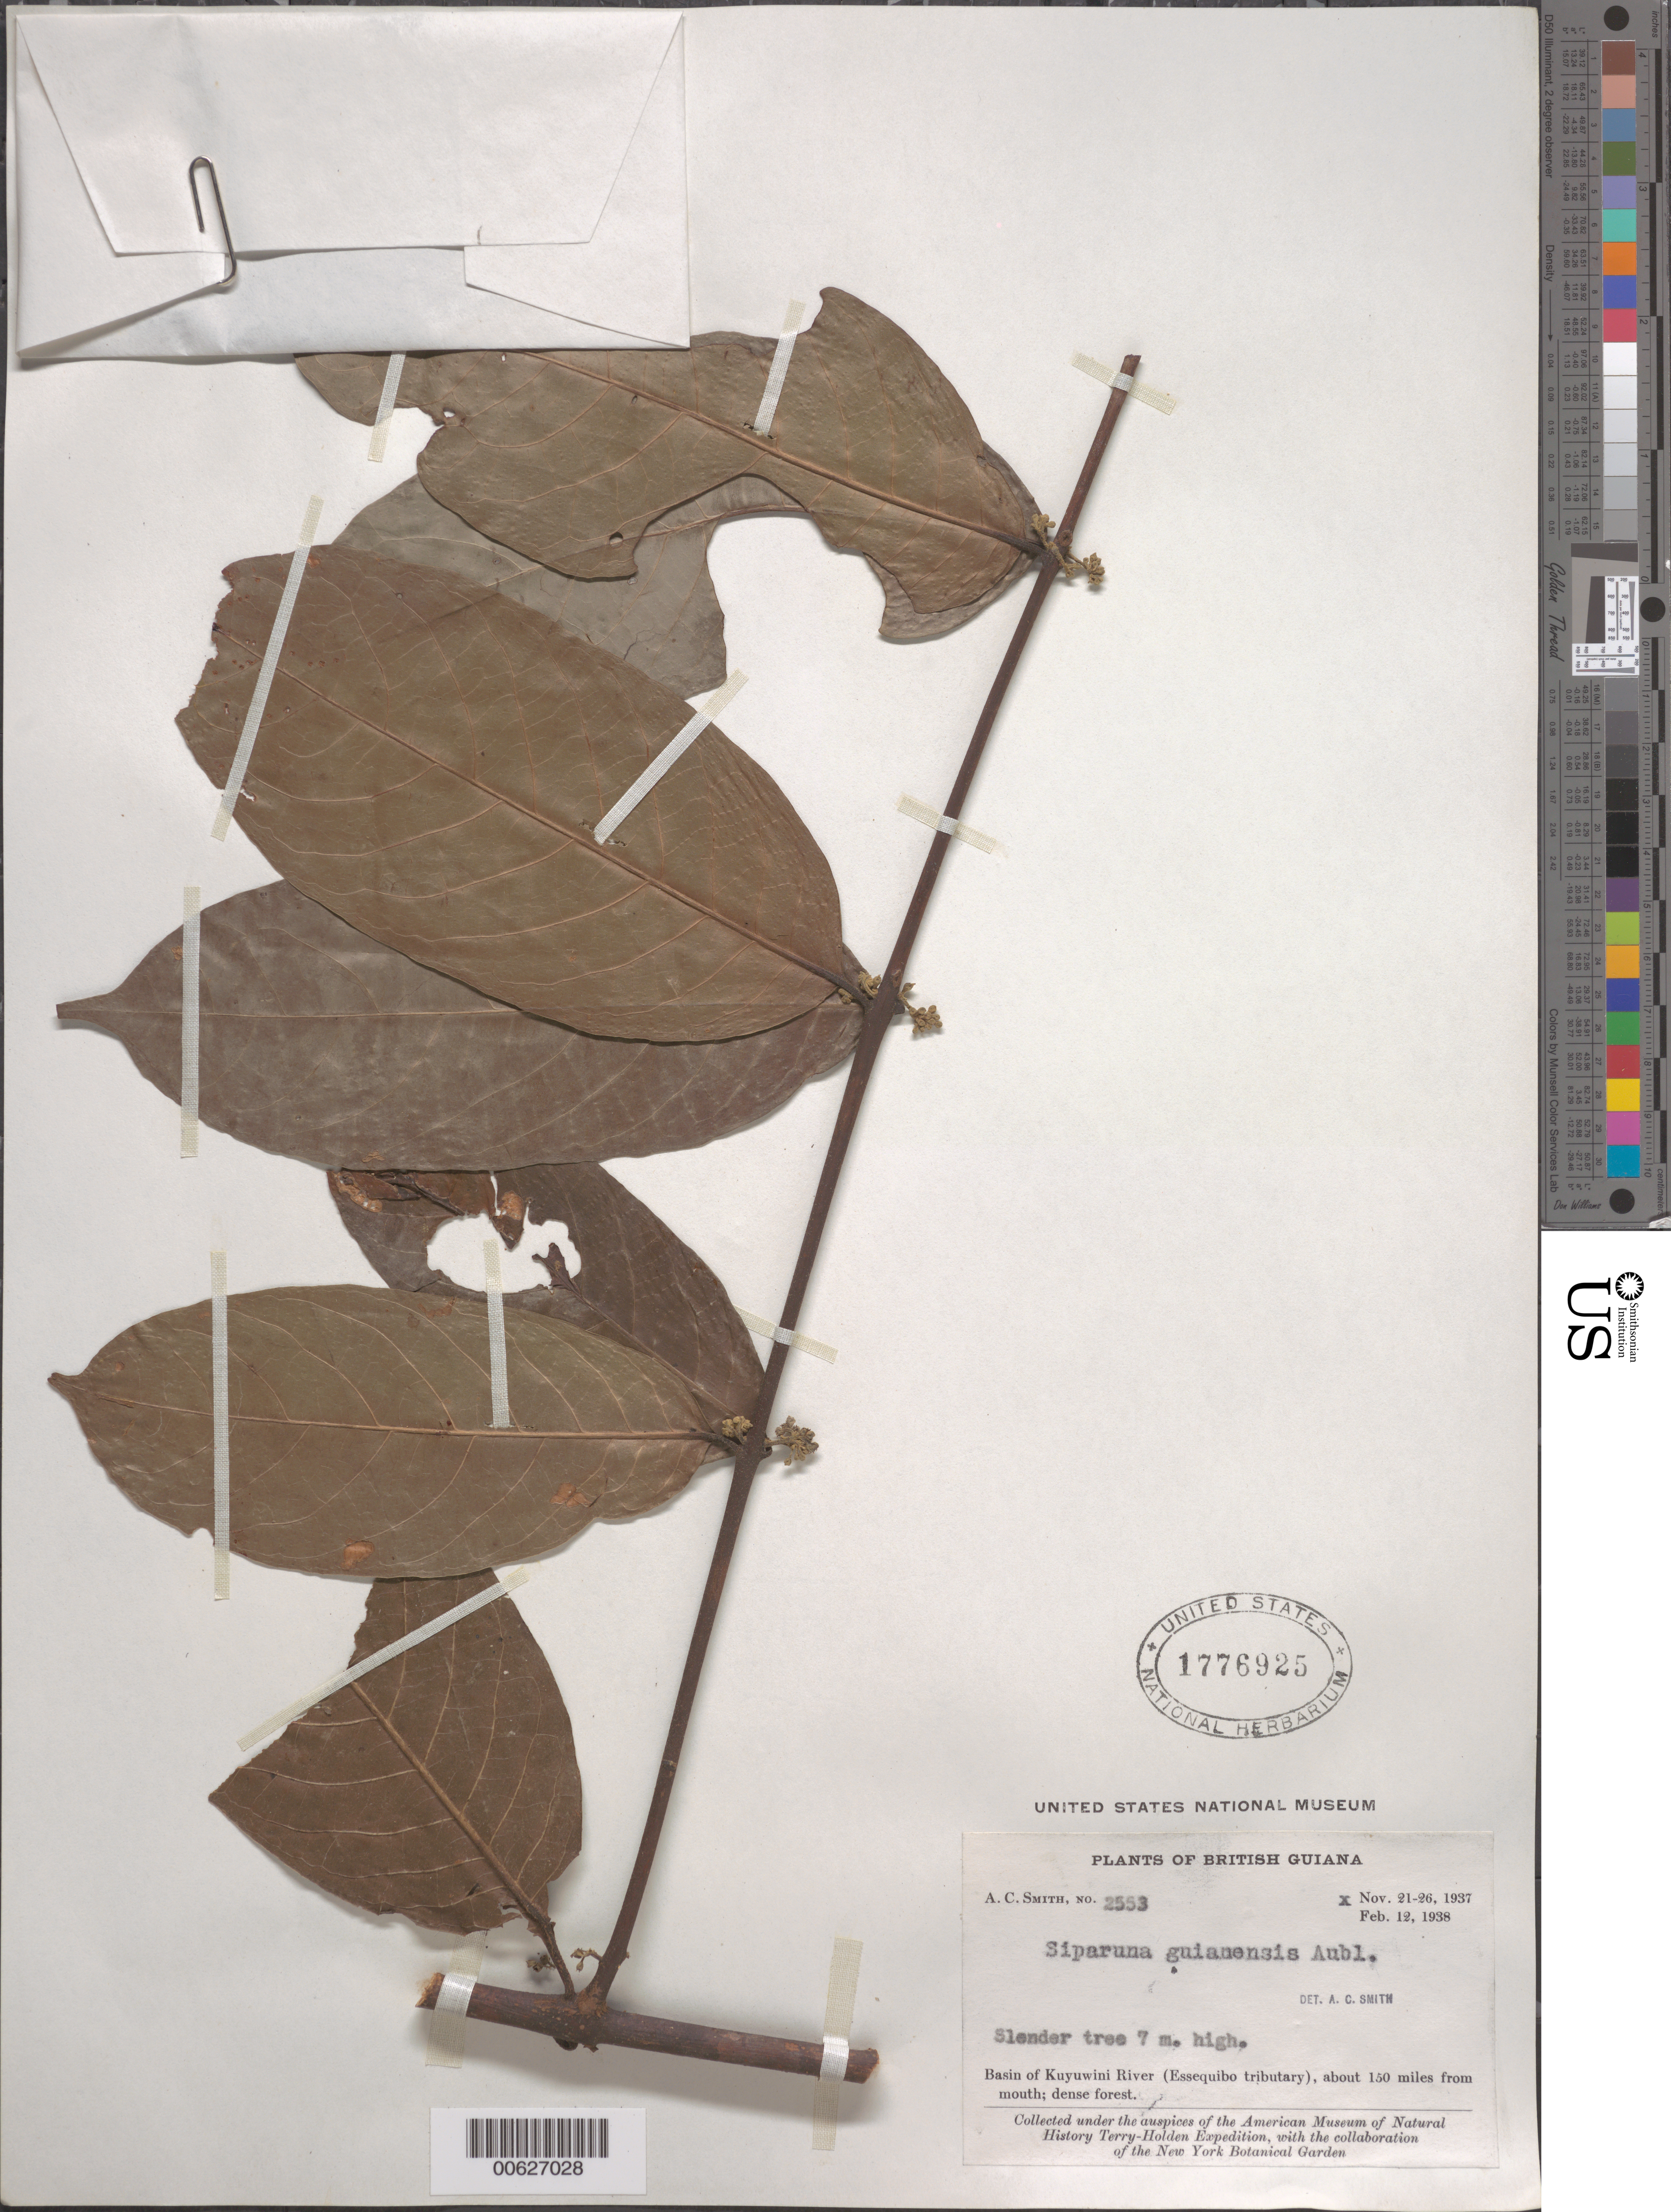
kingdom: Plantae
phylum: Tracheophyta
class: Magnoliopsida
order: Laurales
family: Siparunaceae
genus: Siparuna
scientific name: Siparuna guianensis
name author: Aubl.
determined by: Smith, A. C.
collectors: A. C. Smith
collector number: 2553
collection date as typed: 21-Nov-37 to 26-Nov-37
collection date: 1937-11-21/1937-11-26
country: Guyana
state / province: U. Takutu-U. Essequibo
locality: Kuyuwini River Basin (Essequibo River tributary), about 150 mi. from mouth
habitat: Dense forest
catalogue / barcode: US 1776925